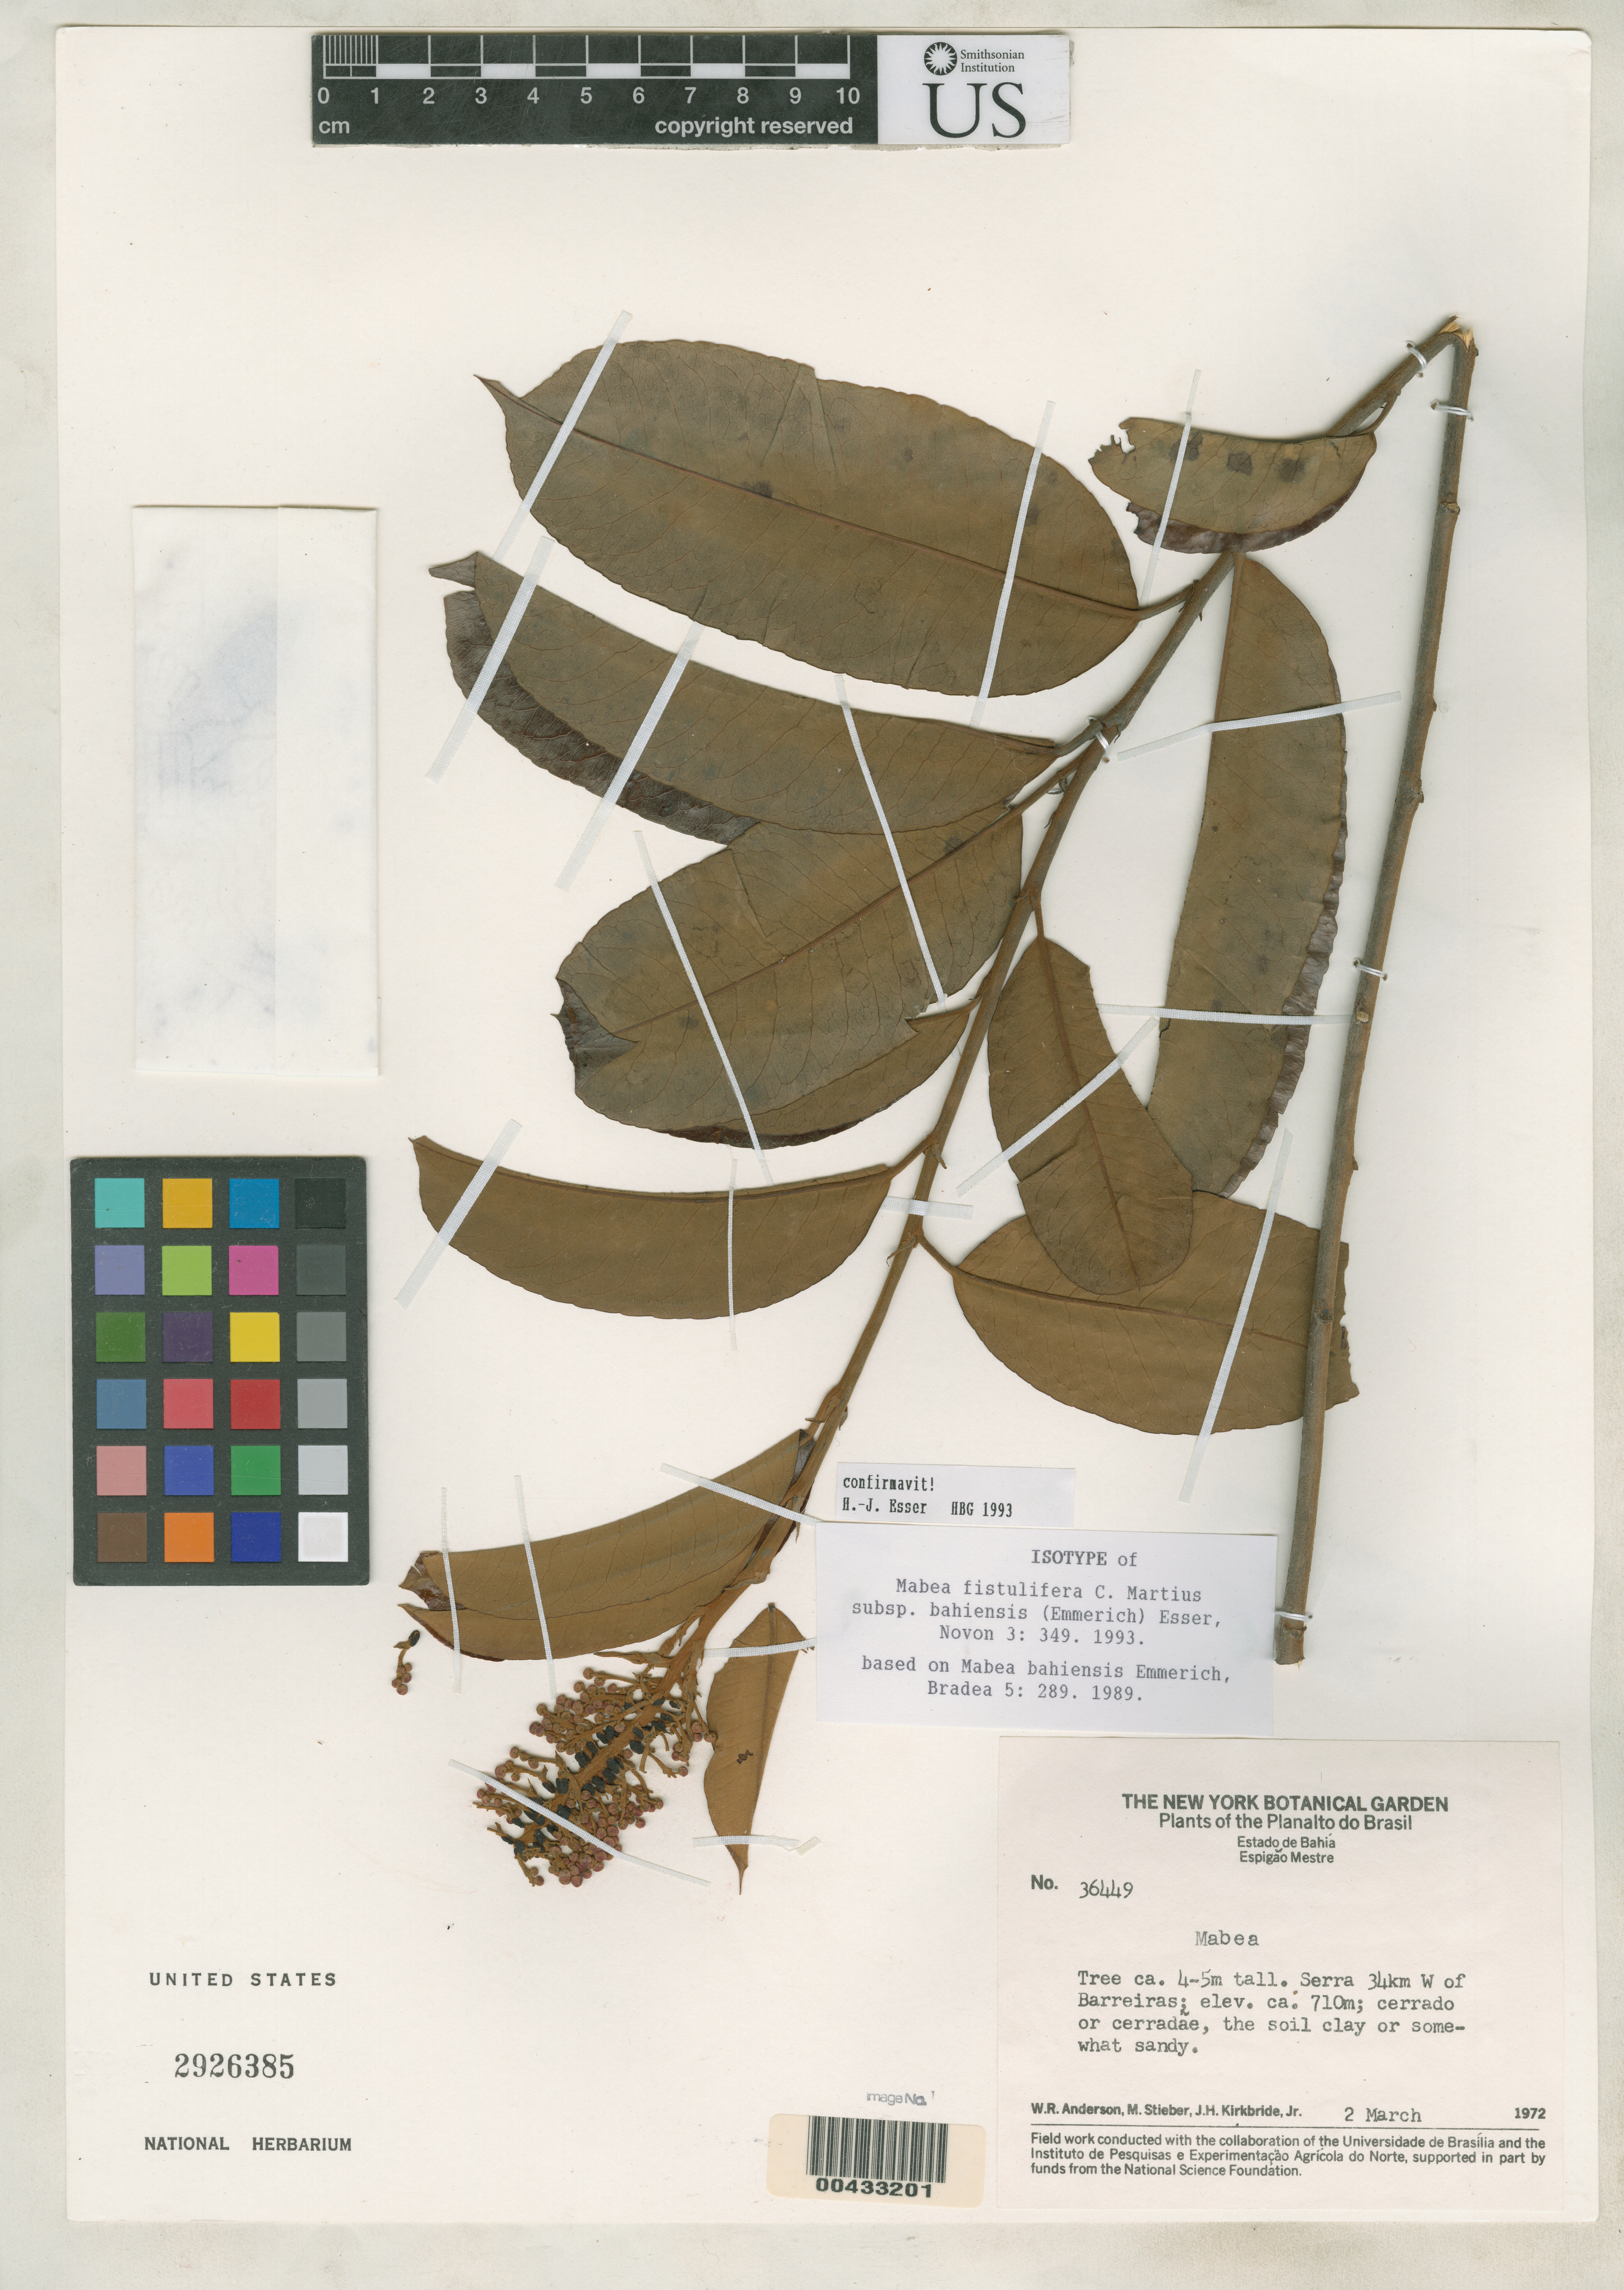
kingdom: Plantae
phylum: Tracheophyta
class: Magnoliopsida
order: Malpighiales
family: Euphorbiaceae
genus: Mabea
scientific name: Mabea bahiensis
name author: Emmerich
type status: Isotype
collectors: W. R. Anderson, M. T. Stieber & J. H. Kirkbride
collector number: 36449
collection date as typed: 02 Mar 1972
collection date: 1972-03-02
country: Brazil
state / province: Bahia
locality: Espigao Mestre, Serra 34 km w of Barreiras.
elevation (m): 710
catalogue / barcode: US 2926385